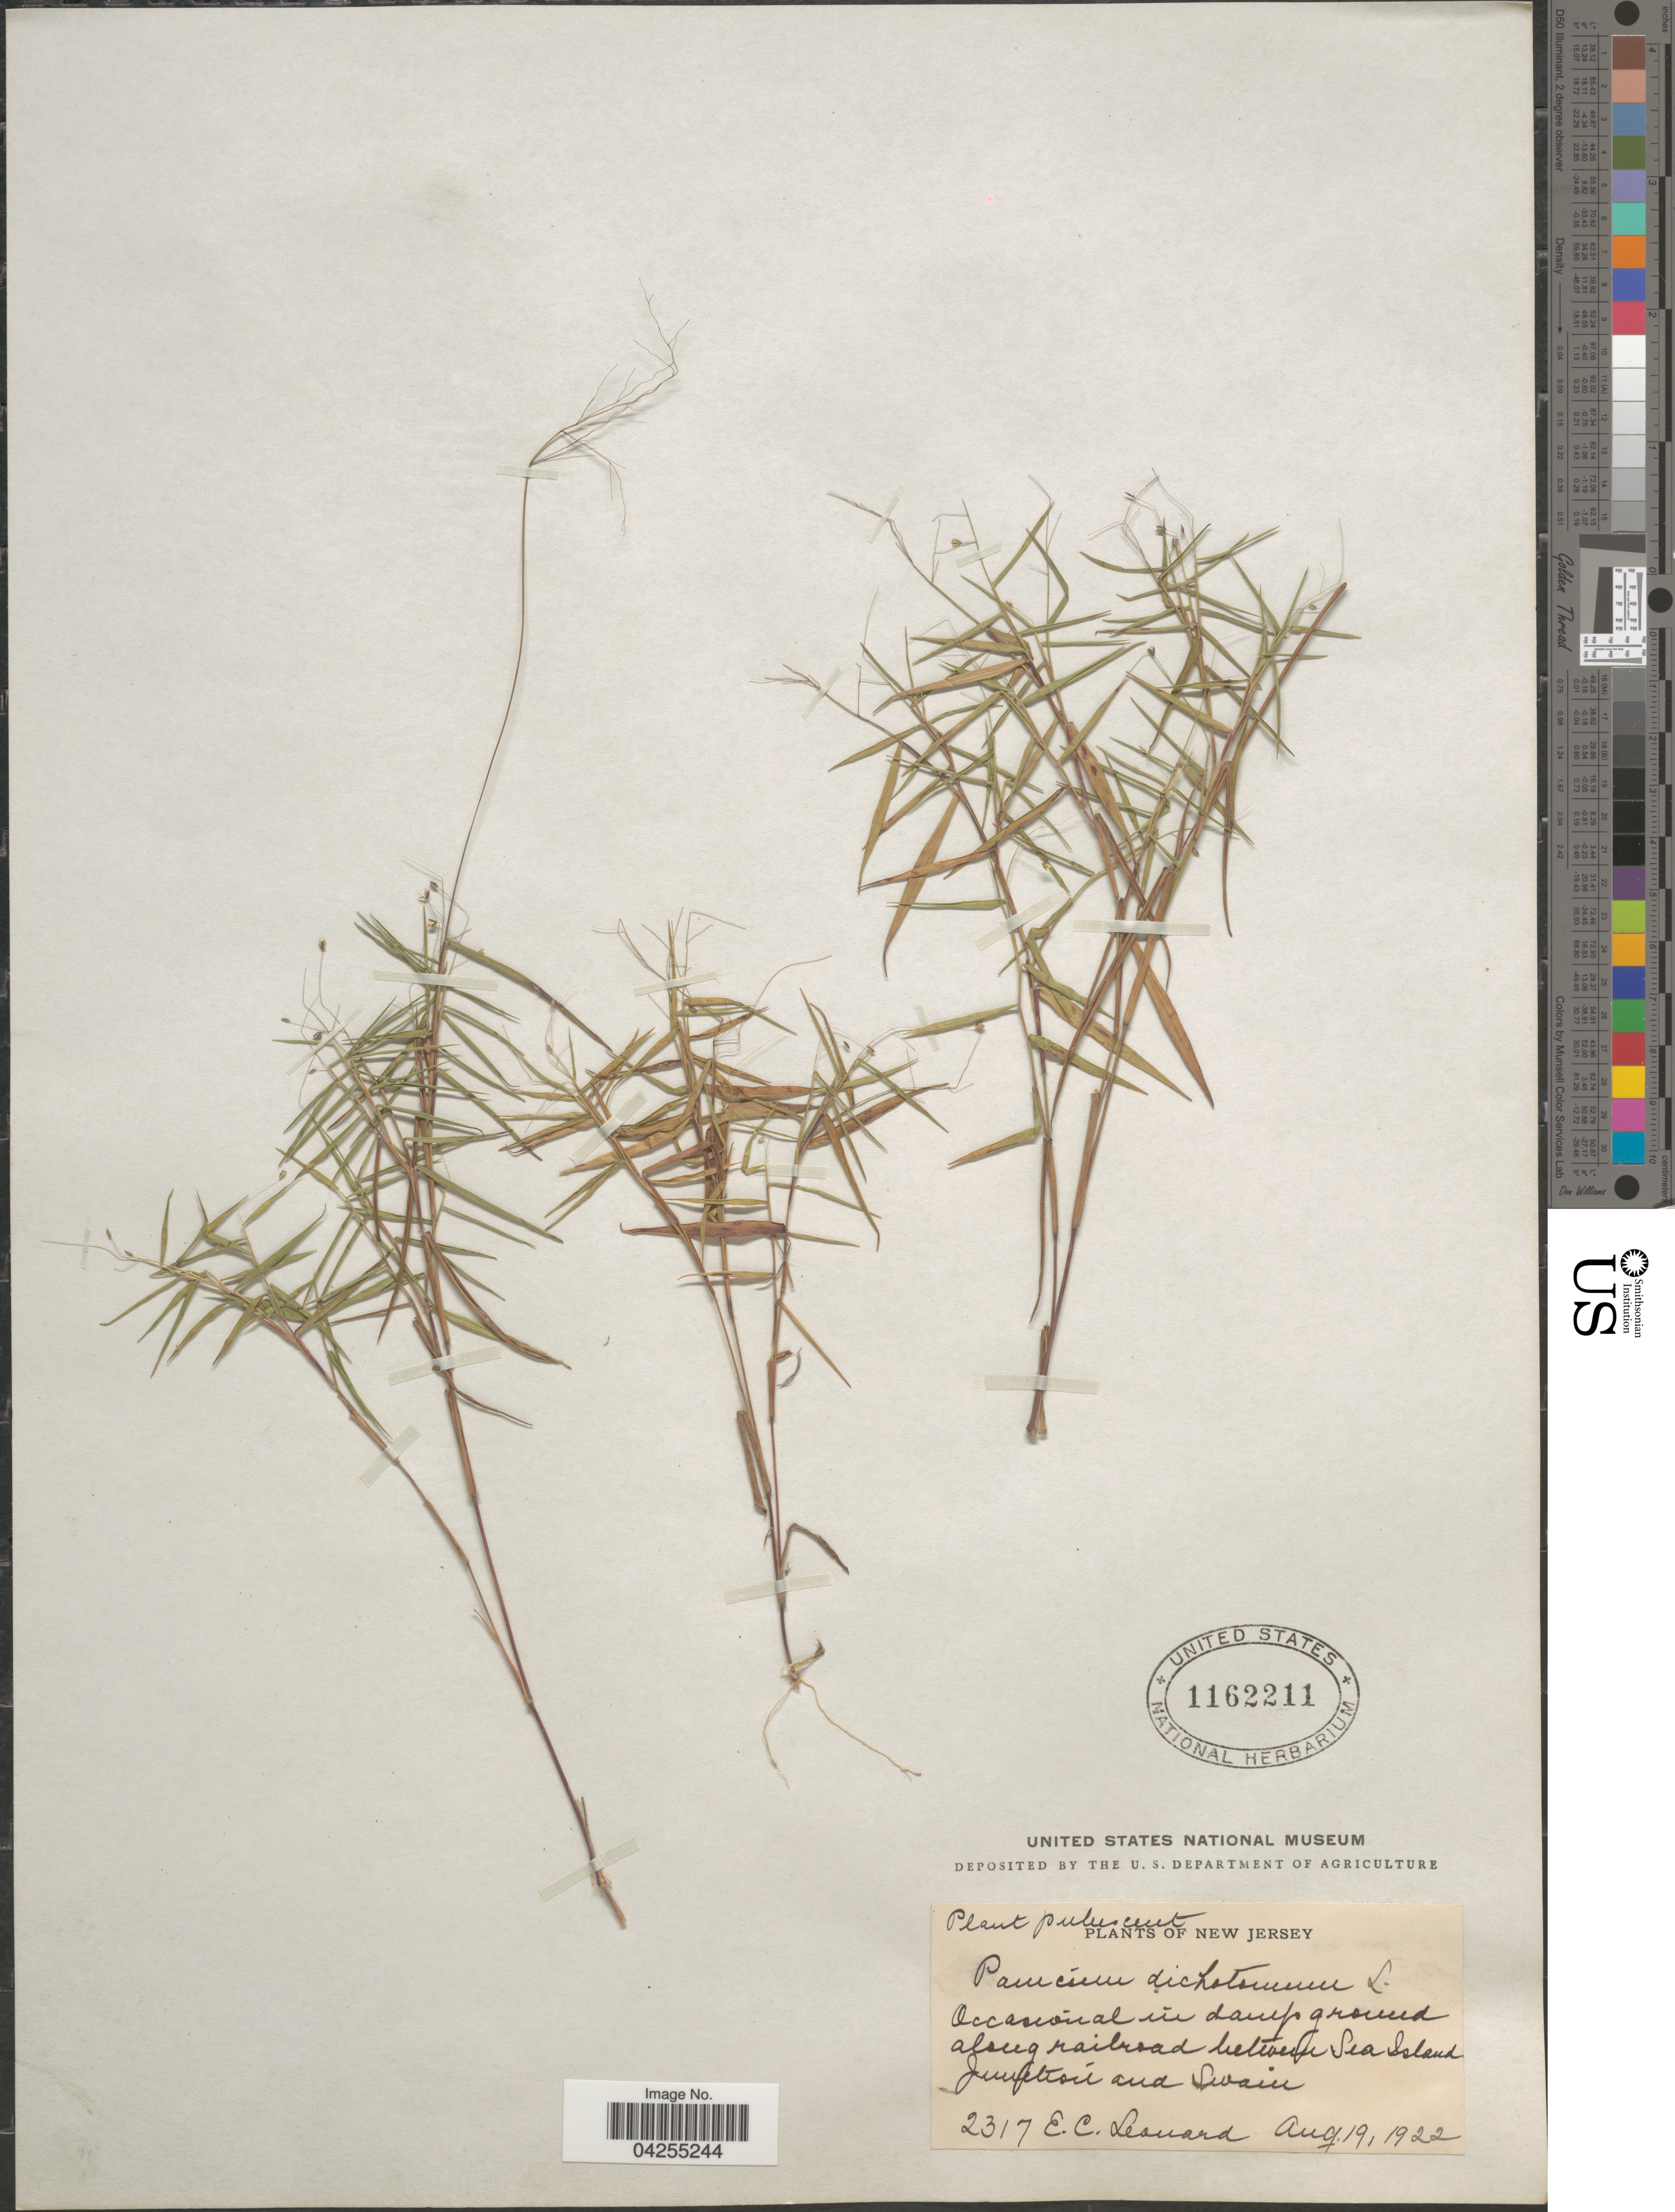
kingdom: Plantae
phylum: Tracheophyta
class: Liliopsida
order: Poales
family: Poaceae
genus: Dichanthelium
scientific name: Dichanthelium dichotomum var. dichotomum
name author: (L.) Gould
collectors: E. C. Leonard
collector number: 2317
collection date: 1922-08-19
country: United States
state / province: New Jersey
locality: Occasional in damp ground along railroad between Sea Island Junction and Swain.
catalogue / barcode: US 1162211